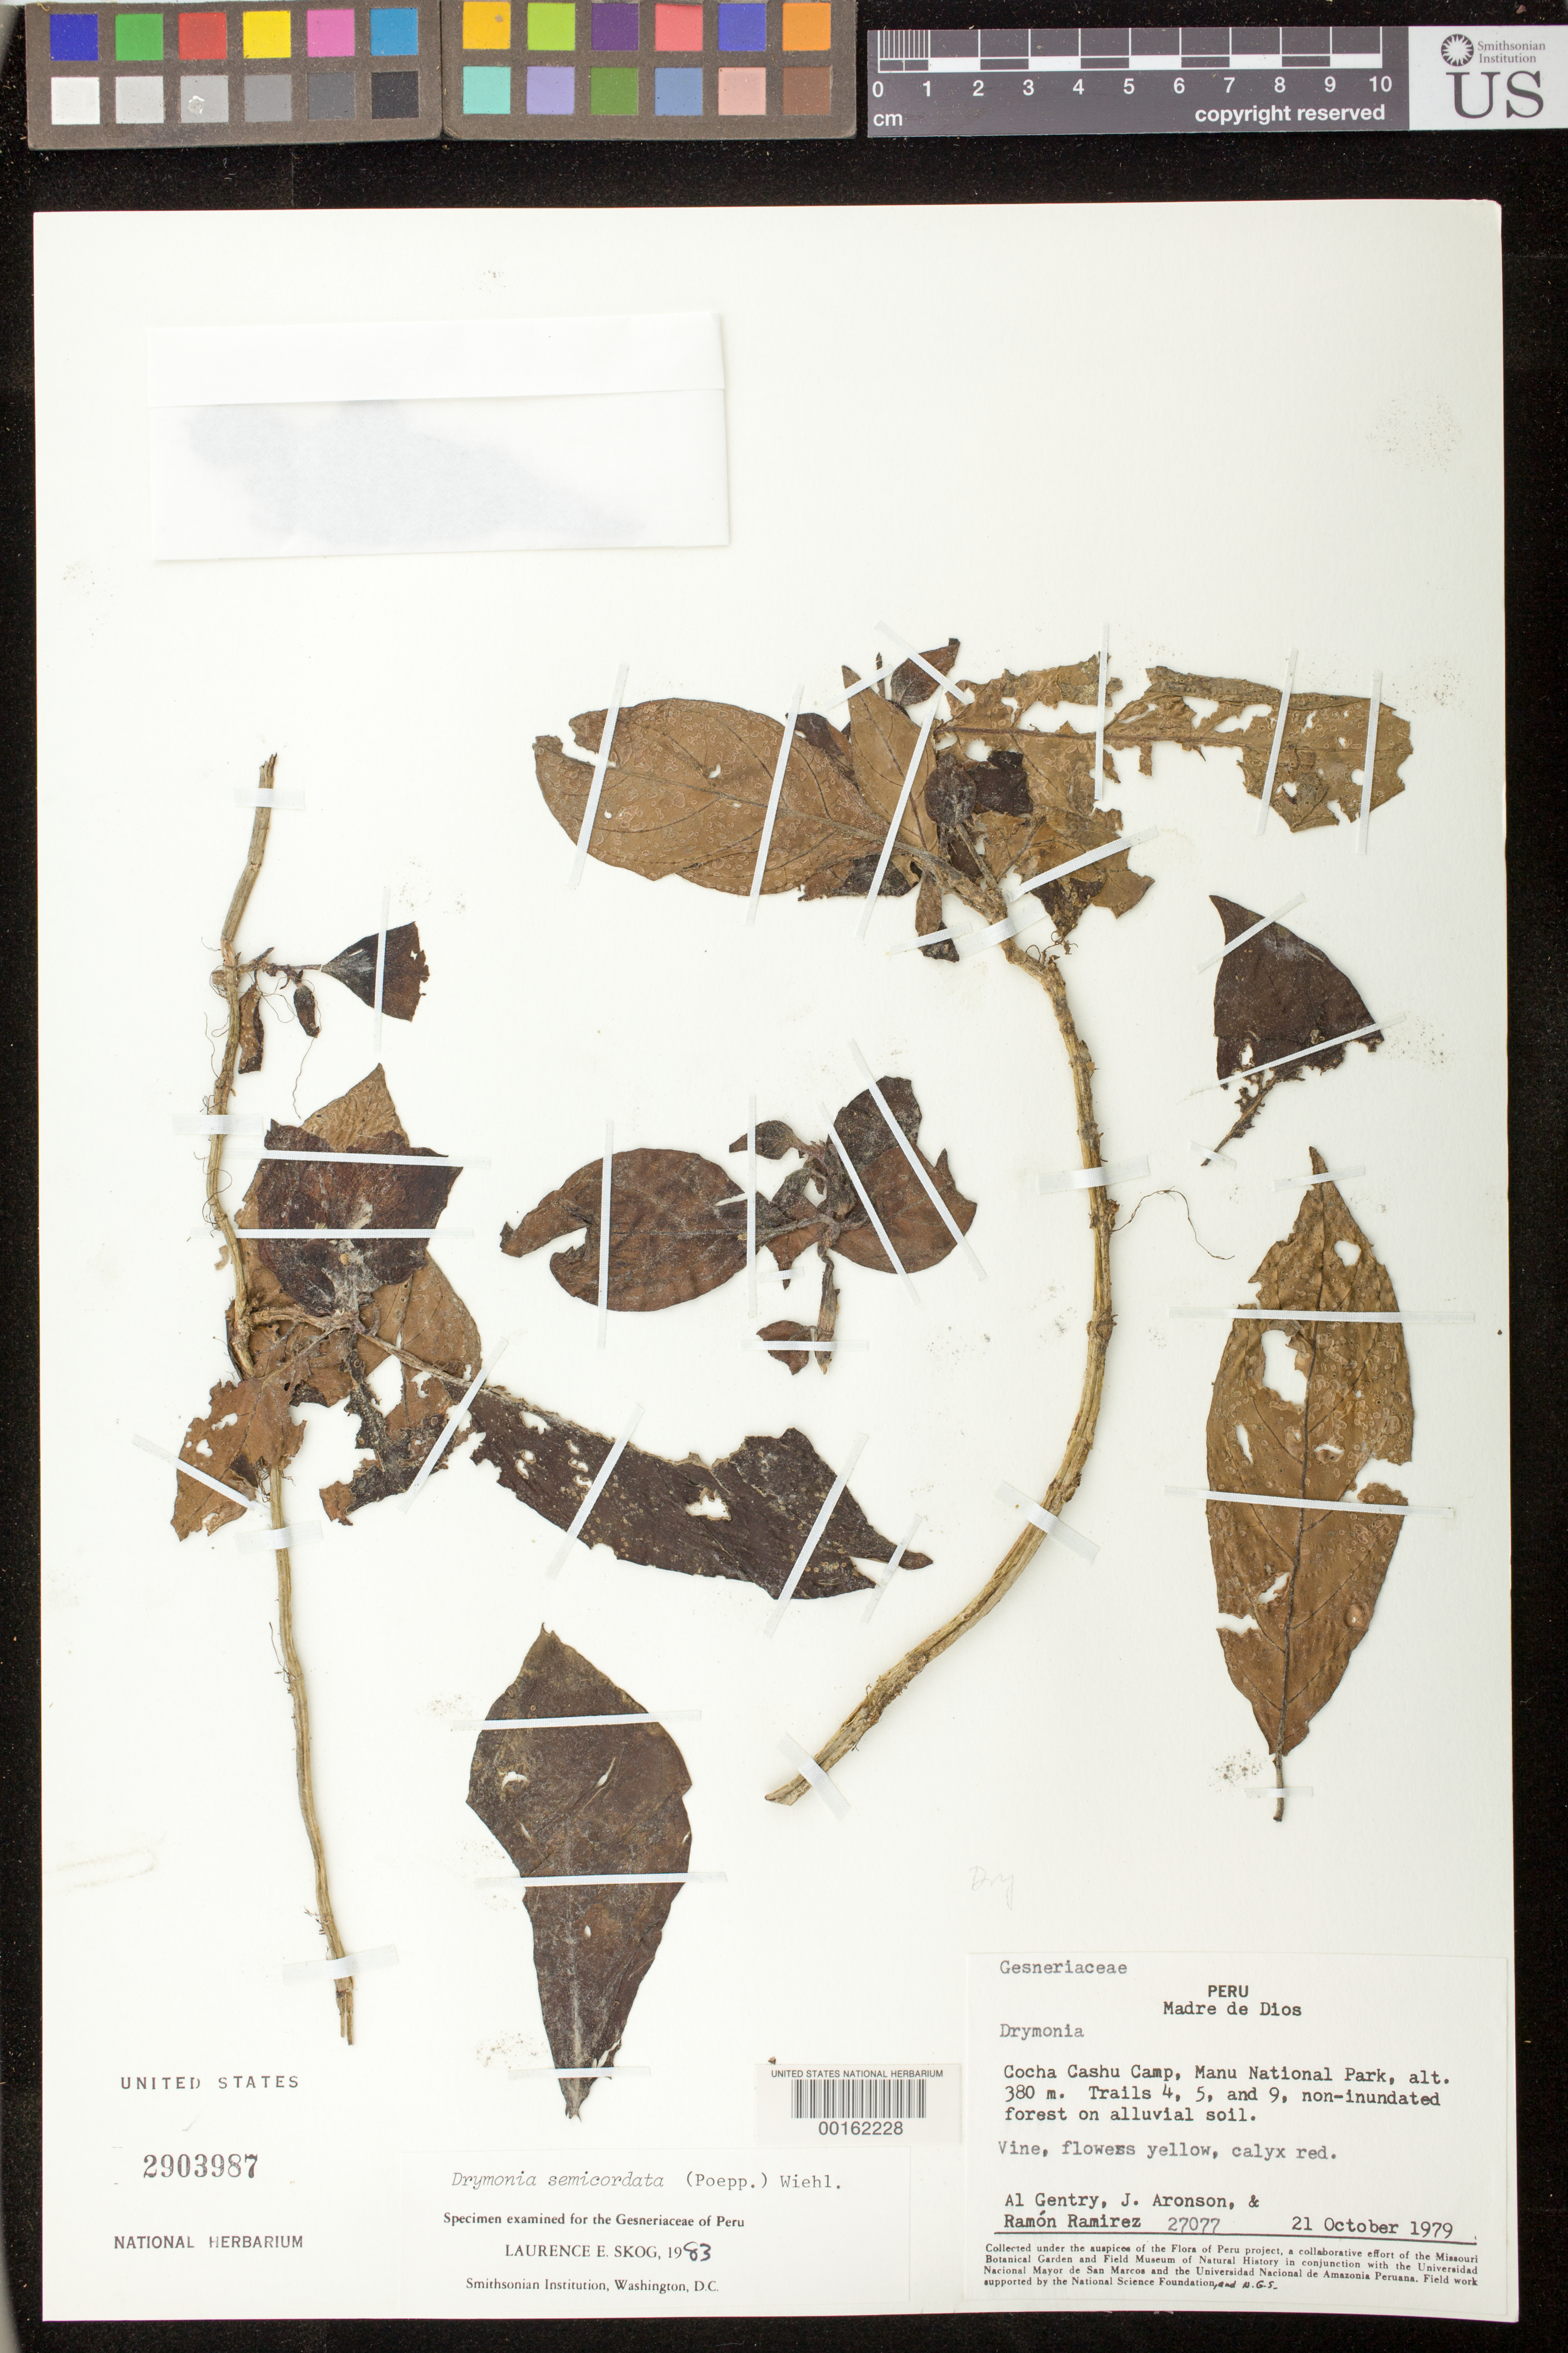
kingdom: Plantae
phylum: Tracheophyta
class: Magnoliopsida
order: Lamiales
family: Gesneriaceae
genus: Drymonia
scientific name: Drymonia semicordata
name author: (Poepp.) Wiehler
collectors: A. H. Gentry & et al.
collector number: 27077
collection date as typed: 21 Oct 1979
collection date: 1979-10-21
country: Peru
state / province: Madre de Dios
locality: Cocha Cashu camp, Manu National Park, trails 4, 5, and 9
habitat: Non-inundated forest on alluvial soil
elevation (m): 380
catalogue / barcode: US 2903987